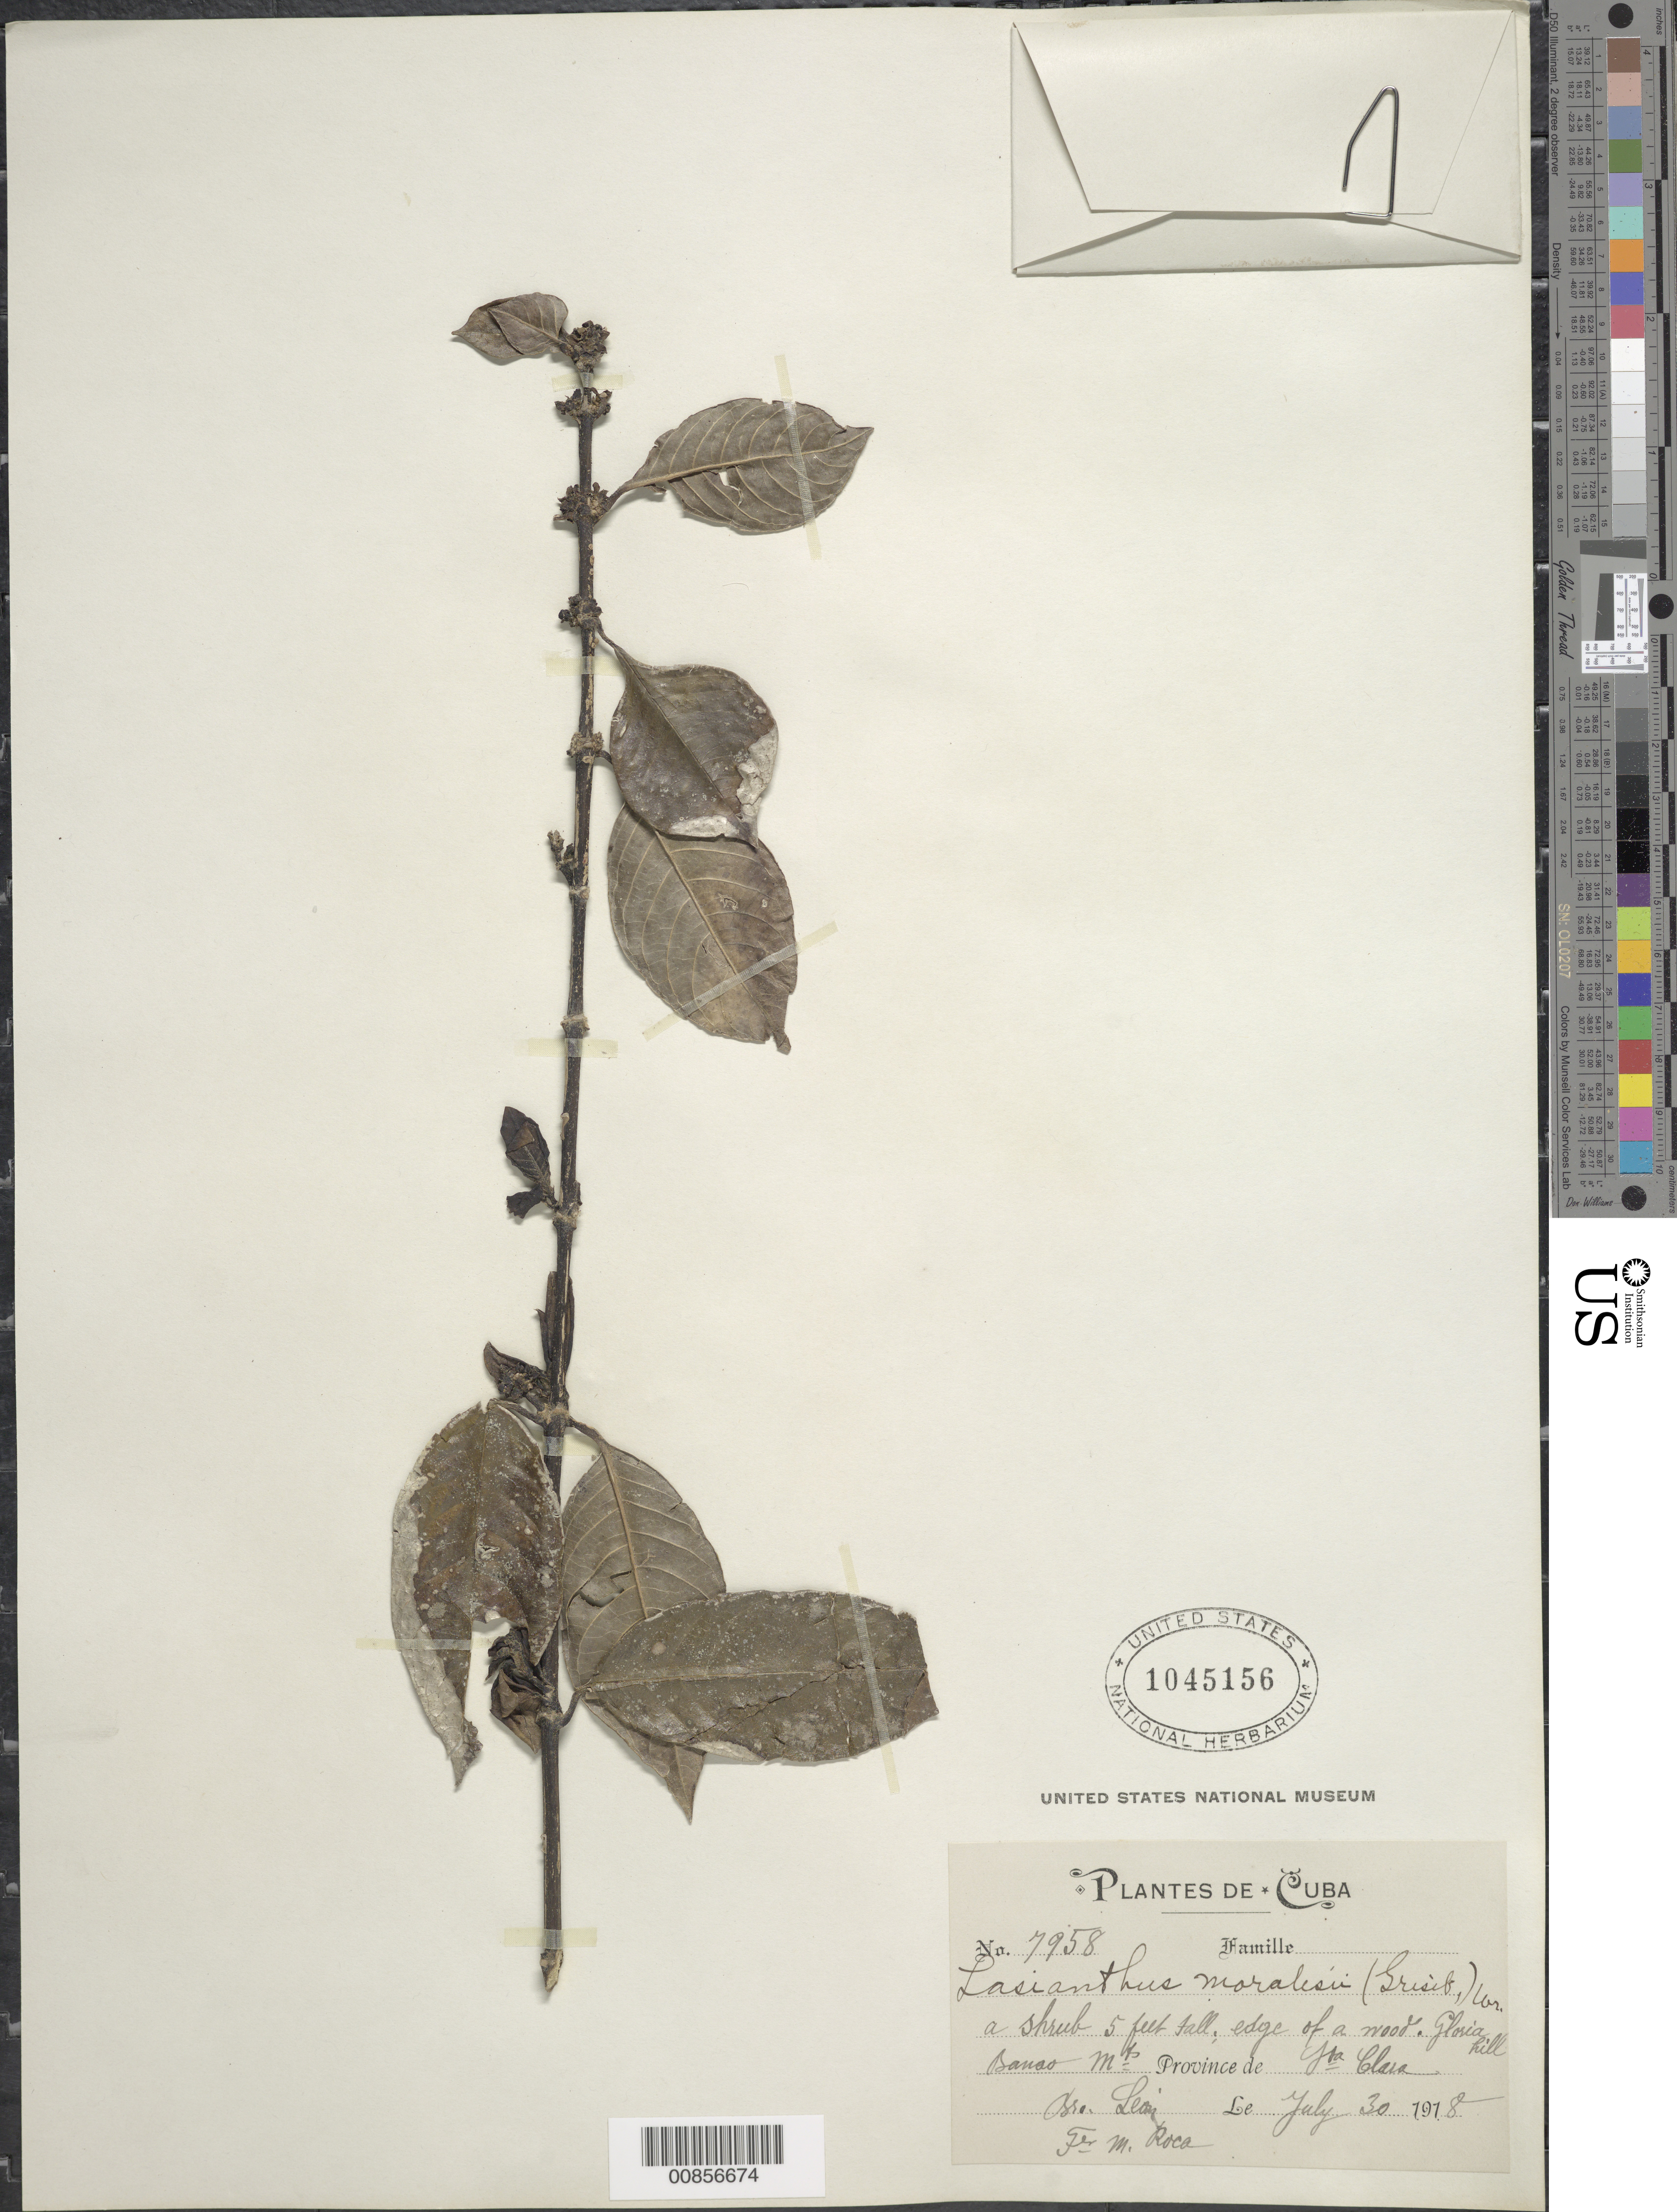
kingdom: Plantae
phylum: Tracheophyta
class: Magnoliopsida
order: Gentianales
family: Rubiaceae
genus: Lasianthus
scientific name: Lasianthus lanceolatus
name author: (Griseb.) Urb.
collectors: Bro. León & M. Roca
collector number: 7958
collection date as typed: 30 Jul 1918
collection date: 1918-07-30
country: Cuba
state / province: Las Villas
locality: Gloria Hill, Manao Mts.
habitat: Edge of woods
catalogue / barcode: US 1045156